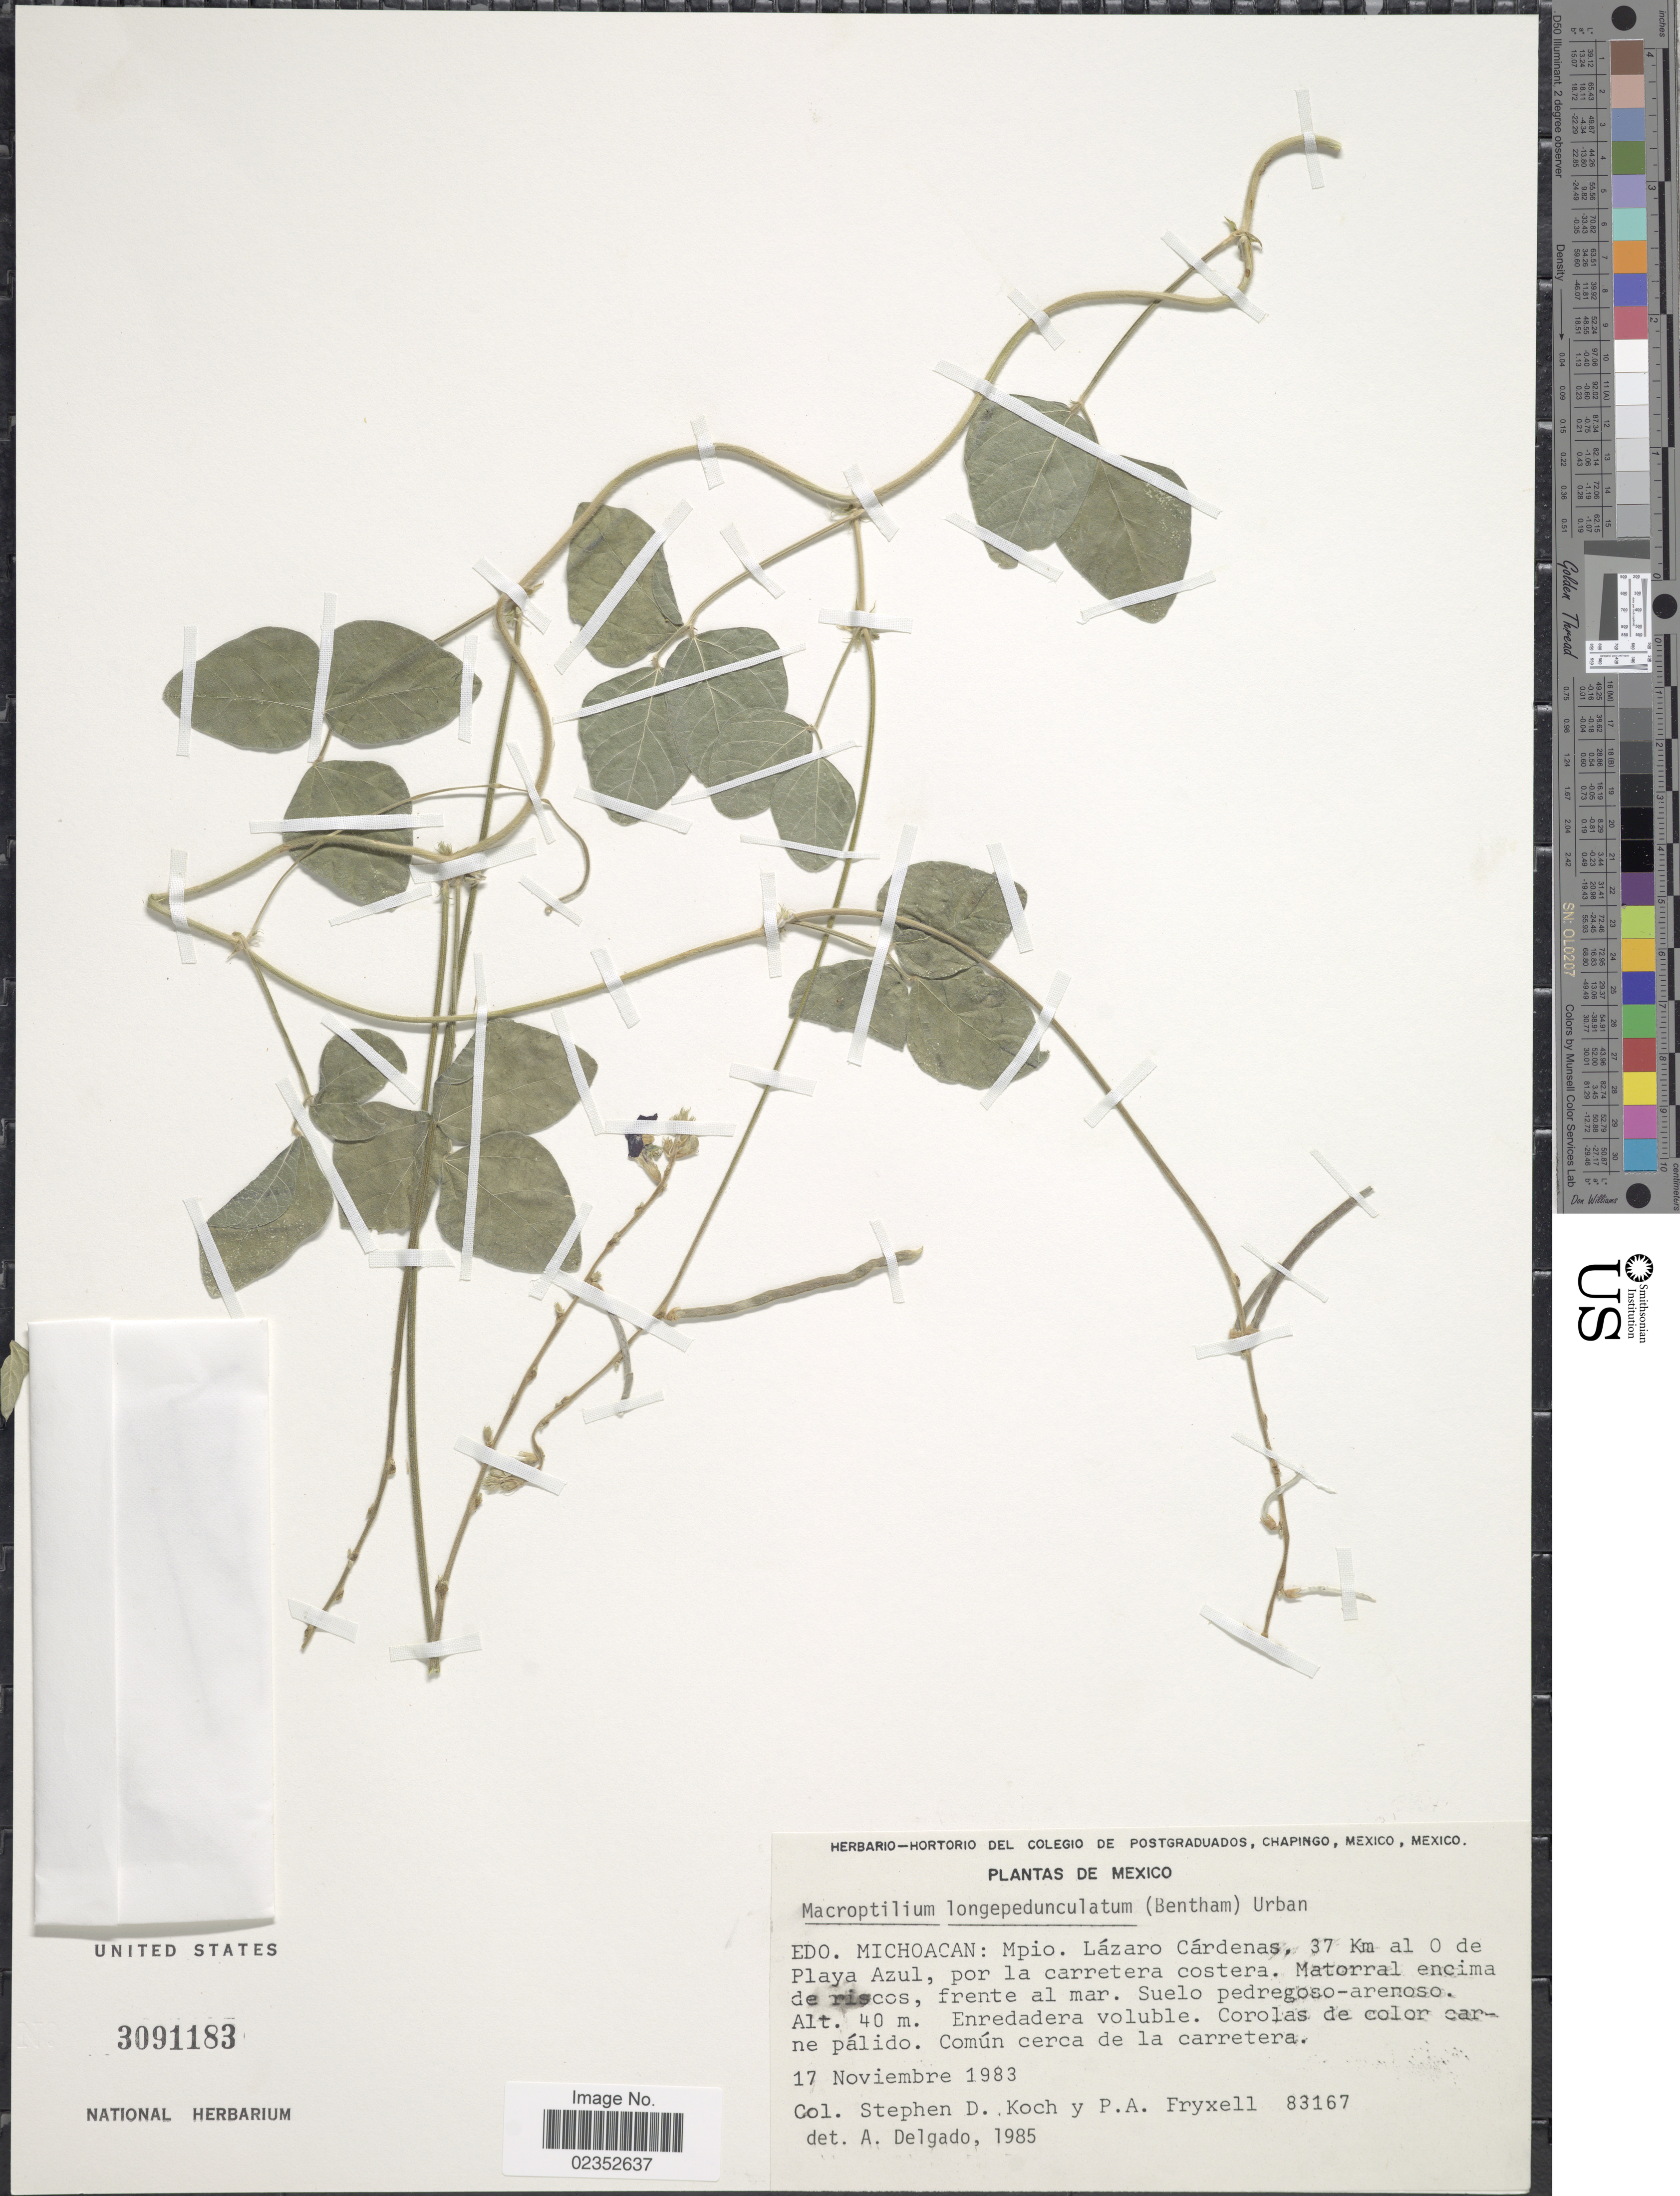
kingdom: Plantae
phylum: Tracheophyta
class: Magnoliopsida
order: Fabales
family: Fabaceae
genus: Macroptilium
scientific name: Macroptilium longepedunculatum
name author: (Benth.) Urb.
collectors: S. D. Koch & P. A. Fryxell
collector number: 83167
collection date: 1983-11-17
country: Mexico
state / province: Michoacán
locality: Mpio. Lazaro Cardenas, 37 km al O de Playa Azul, por la carretera costera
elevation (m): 40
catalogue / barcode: US 3091183